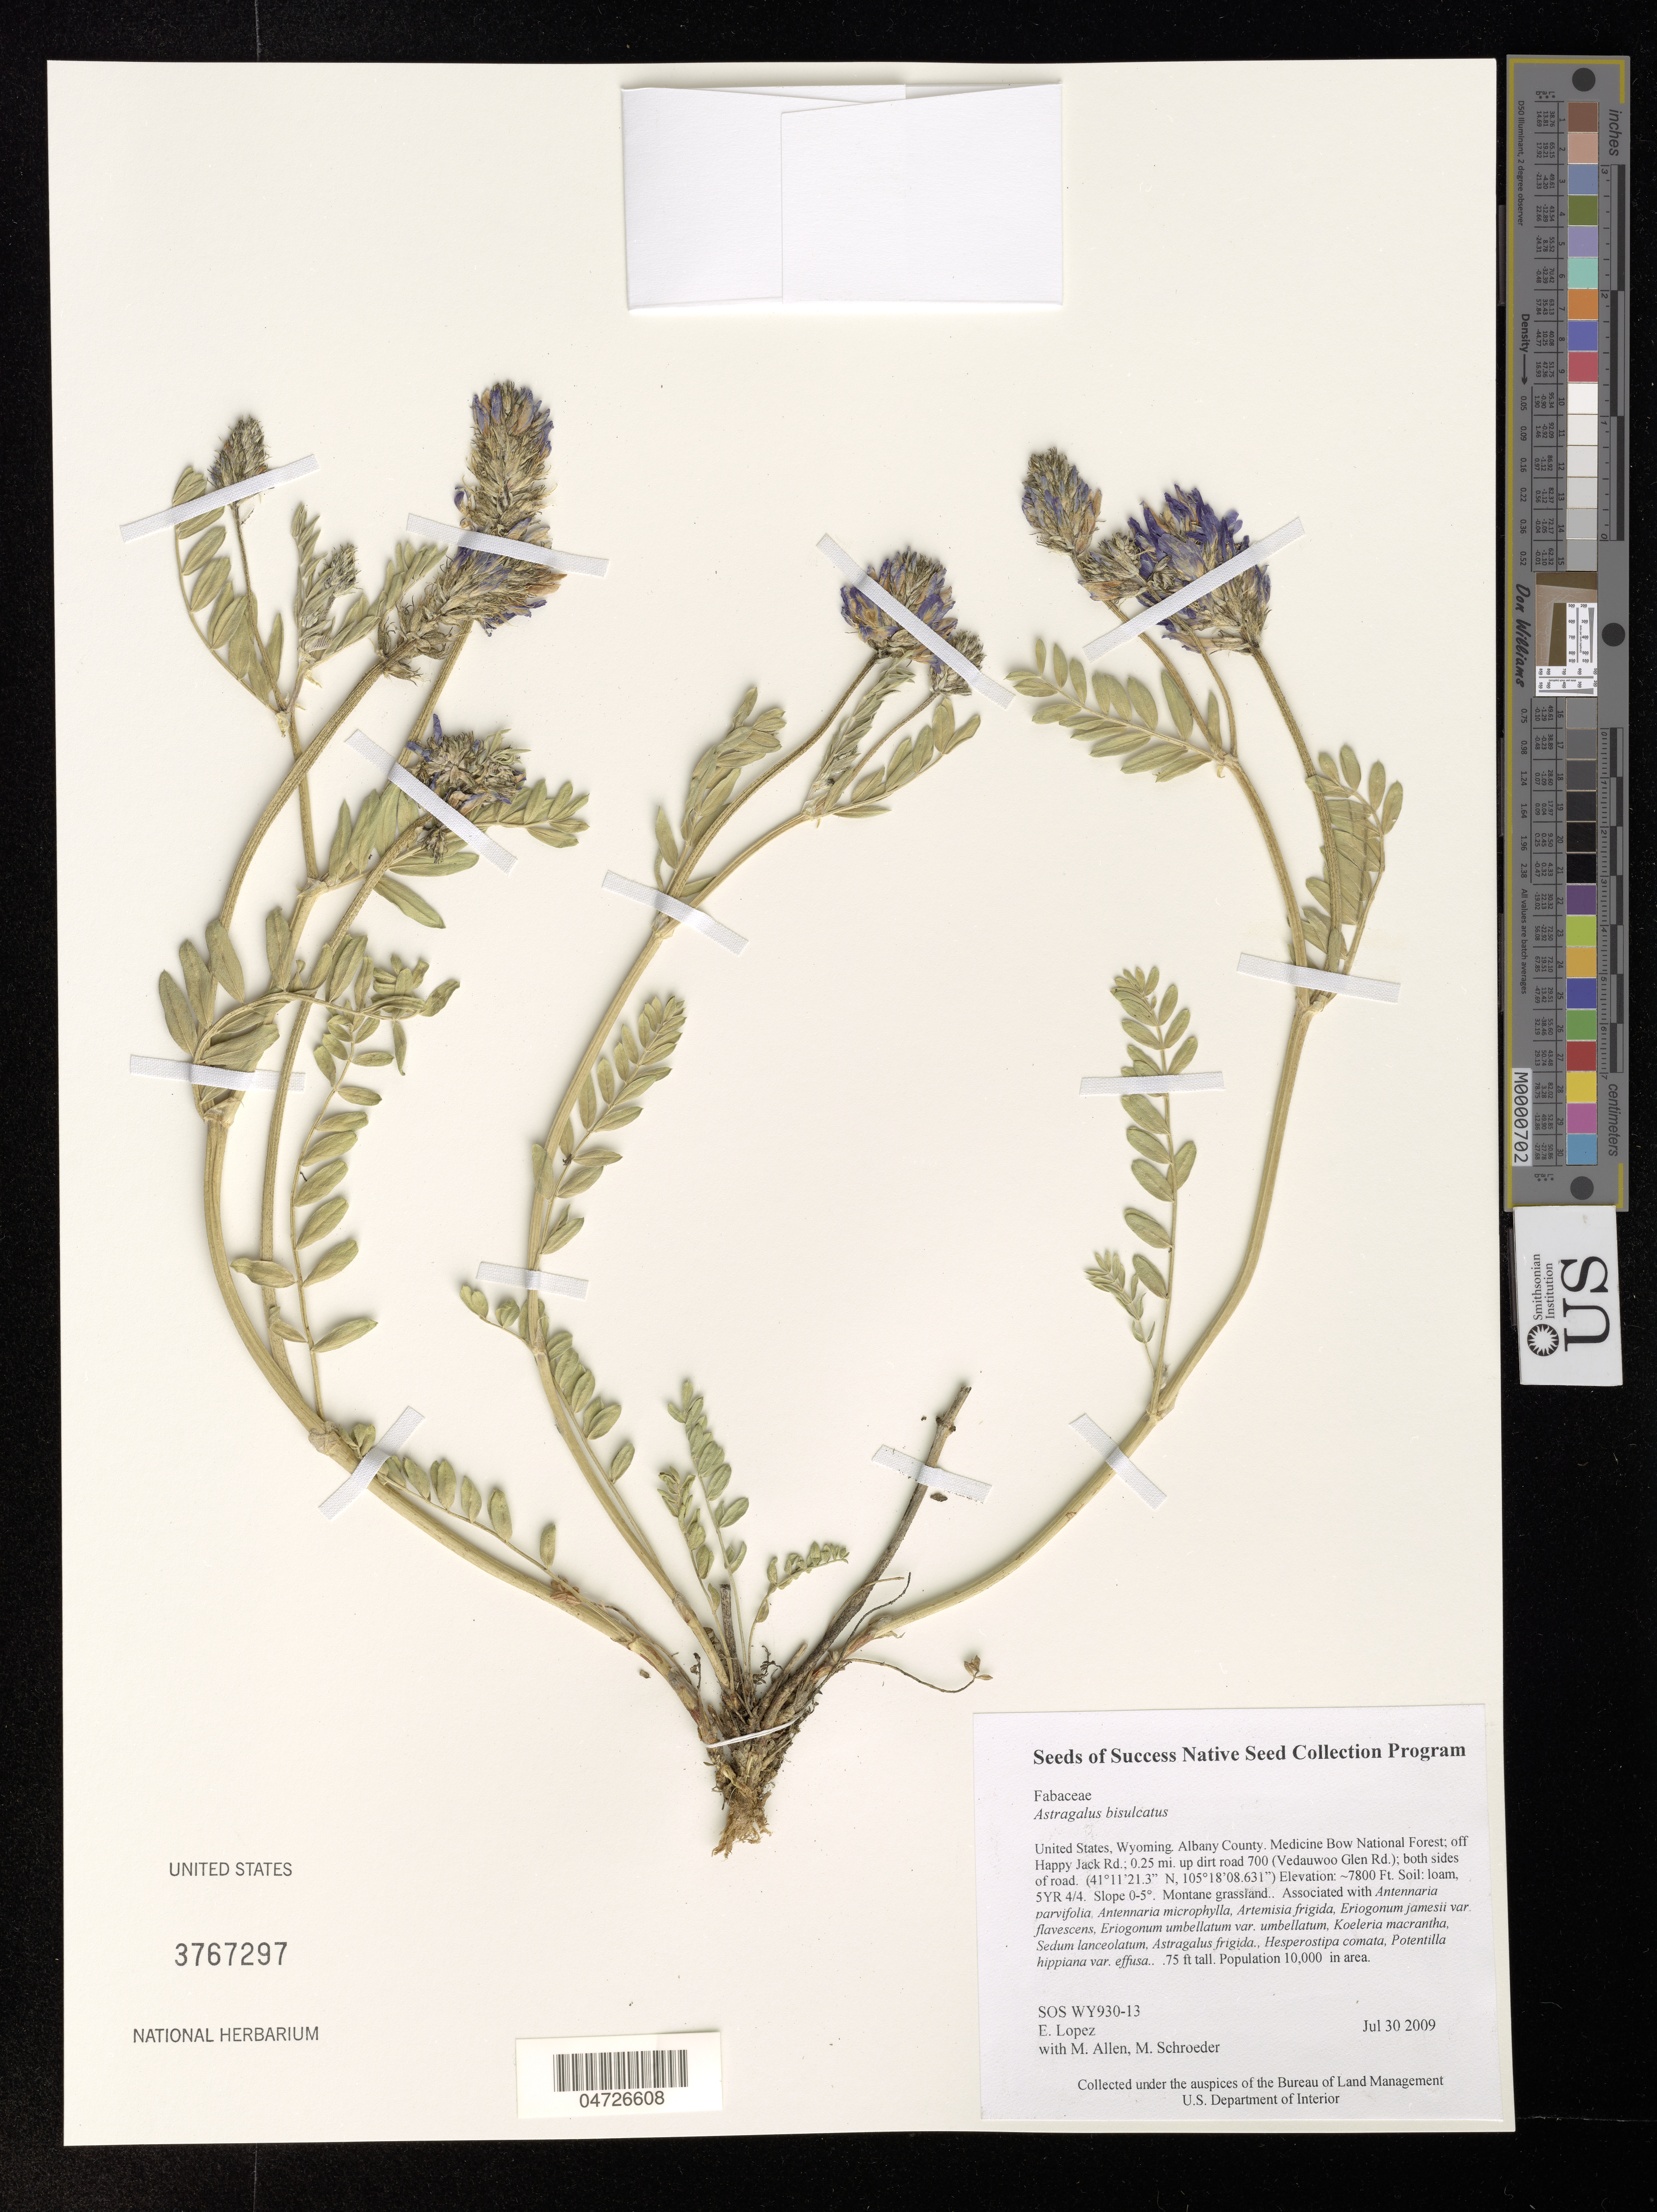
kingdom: Plantae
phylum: Tracheophyta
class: Magnoliopsida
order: Fabales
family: Fabaceae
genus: Astragalus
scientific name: Astragalus bisulcatus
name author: (Hook.) A. Gray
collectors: E. Lopez, M. Allen & M. Schroeder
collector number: SOS WY930-13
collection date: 2009-07-30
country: United States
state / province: Wyoming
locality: Albany County. Medicine Bow National Forest; off Happy Jack Rd.; 0.25 mi. up dirt road 700 (Vedauwoo Glen Rd.); both sides of road.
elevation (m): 2377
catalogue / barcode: US 3767297